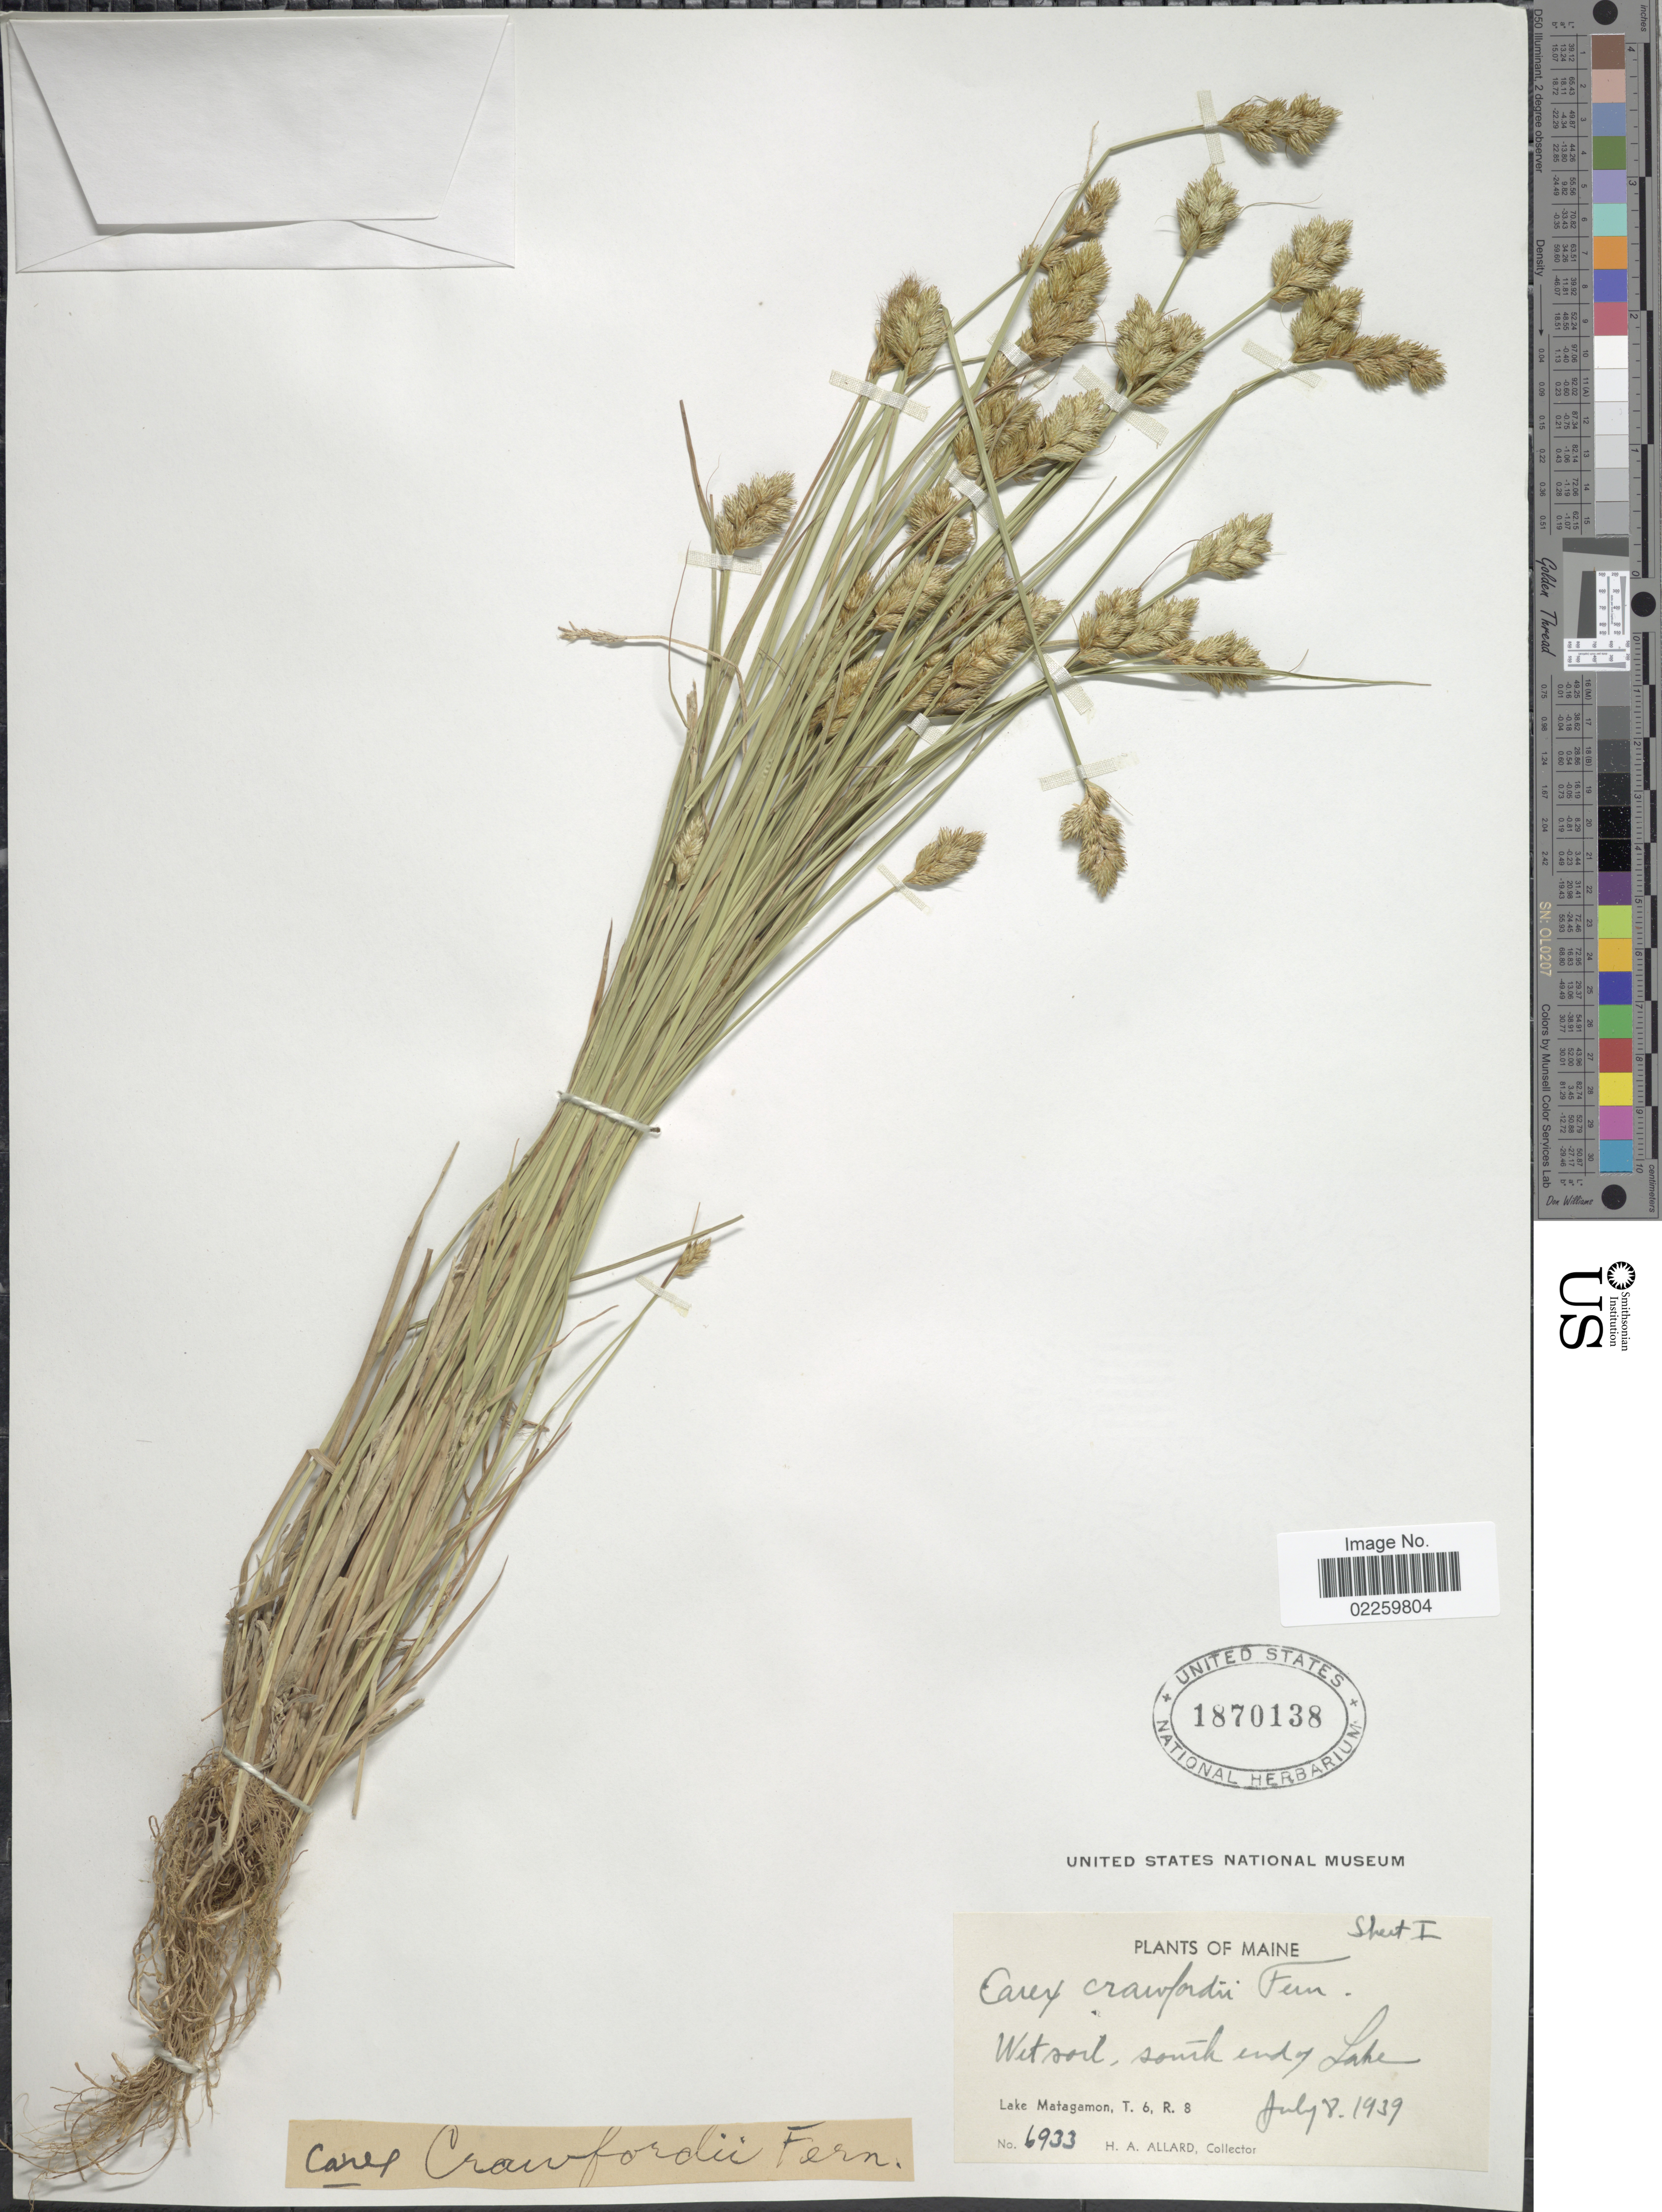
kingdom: Plantae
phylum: Tracheophyta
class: Liliopsida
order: Poales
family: Cyperaceae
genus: Carex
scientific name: Carex crawfordii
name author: Fernald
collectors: H. A. Allard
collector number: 6933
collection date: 1939-07-08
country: United States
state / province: Maine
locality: Wet soil south end of Lake, Lake Matagamon, T. 6, R. 8.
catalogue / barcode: US 1870138